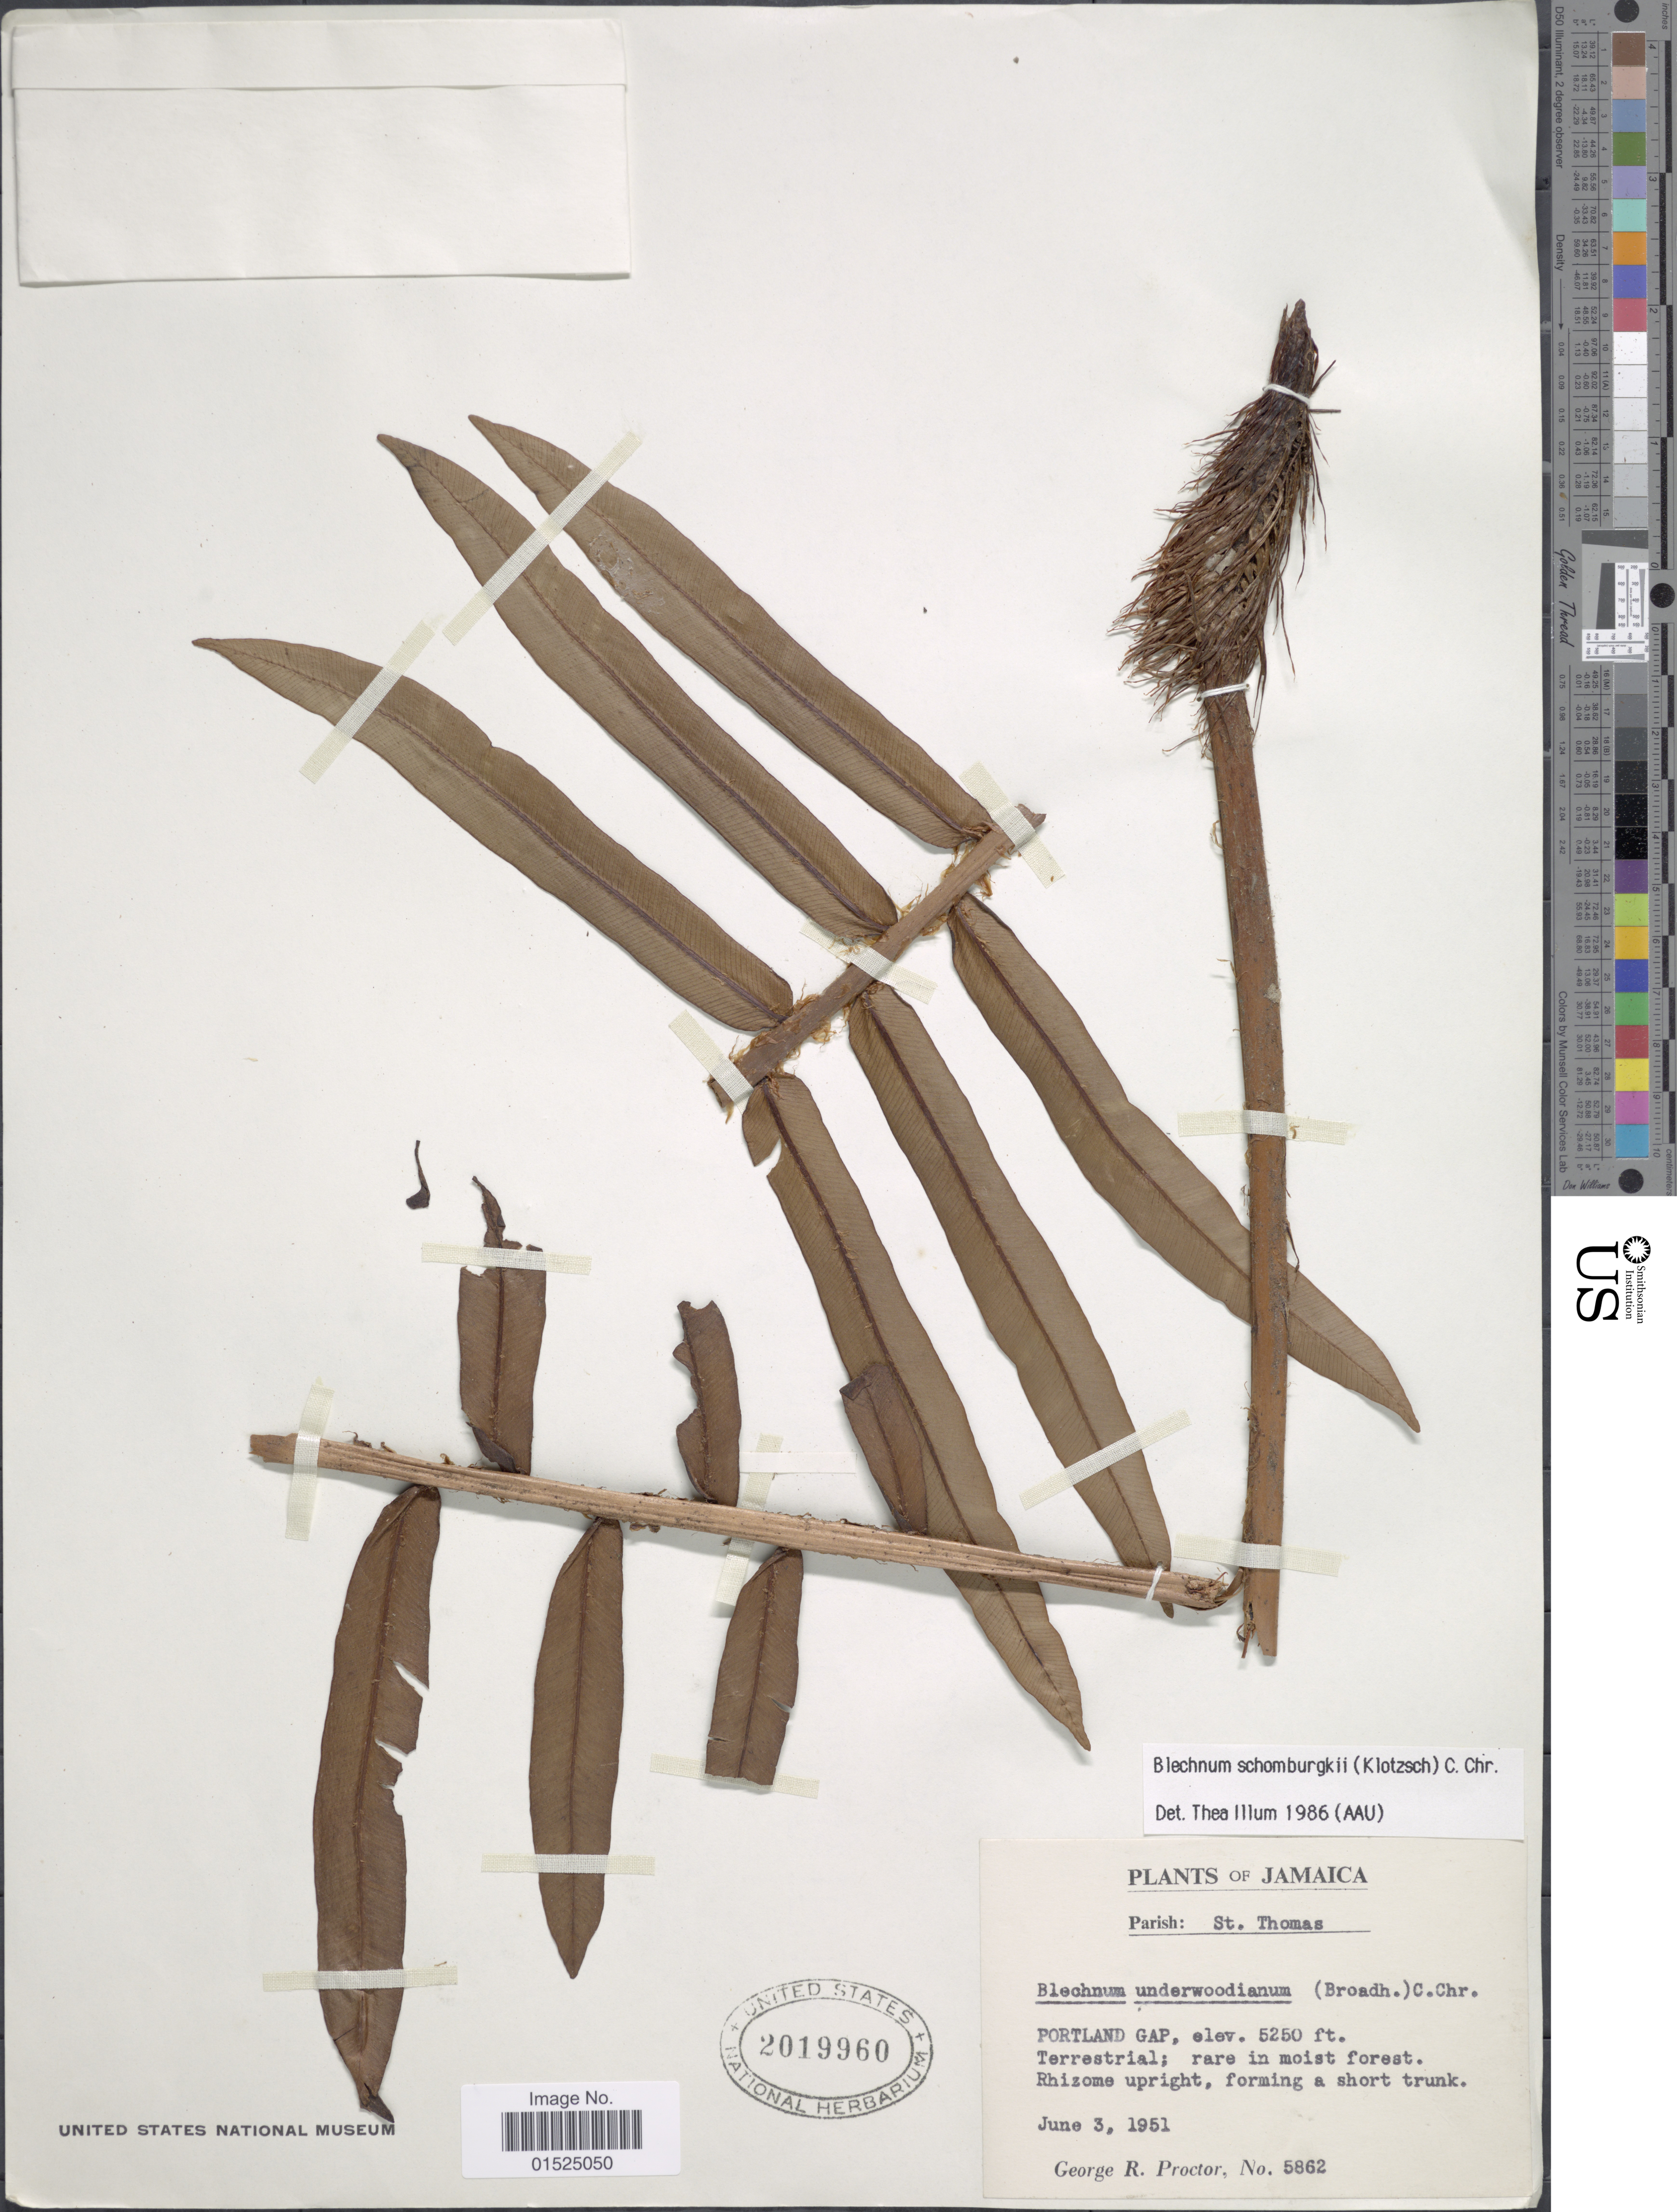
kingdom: Plantae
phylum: Tracheophyta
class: Polypodiopsida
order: Polypodiales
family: Blechnaceae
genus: Blechnum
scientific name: Blechnum underwoodianum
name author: (Broadh.) C. Chr.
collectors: G. Proctor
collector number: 5862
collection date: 1951-06-03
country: Jamaica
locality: St, Thomas. Portland Gap.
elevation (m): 1600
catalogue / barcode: US 2019960